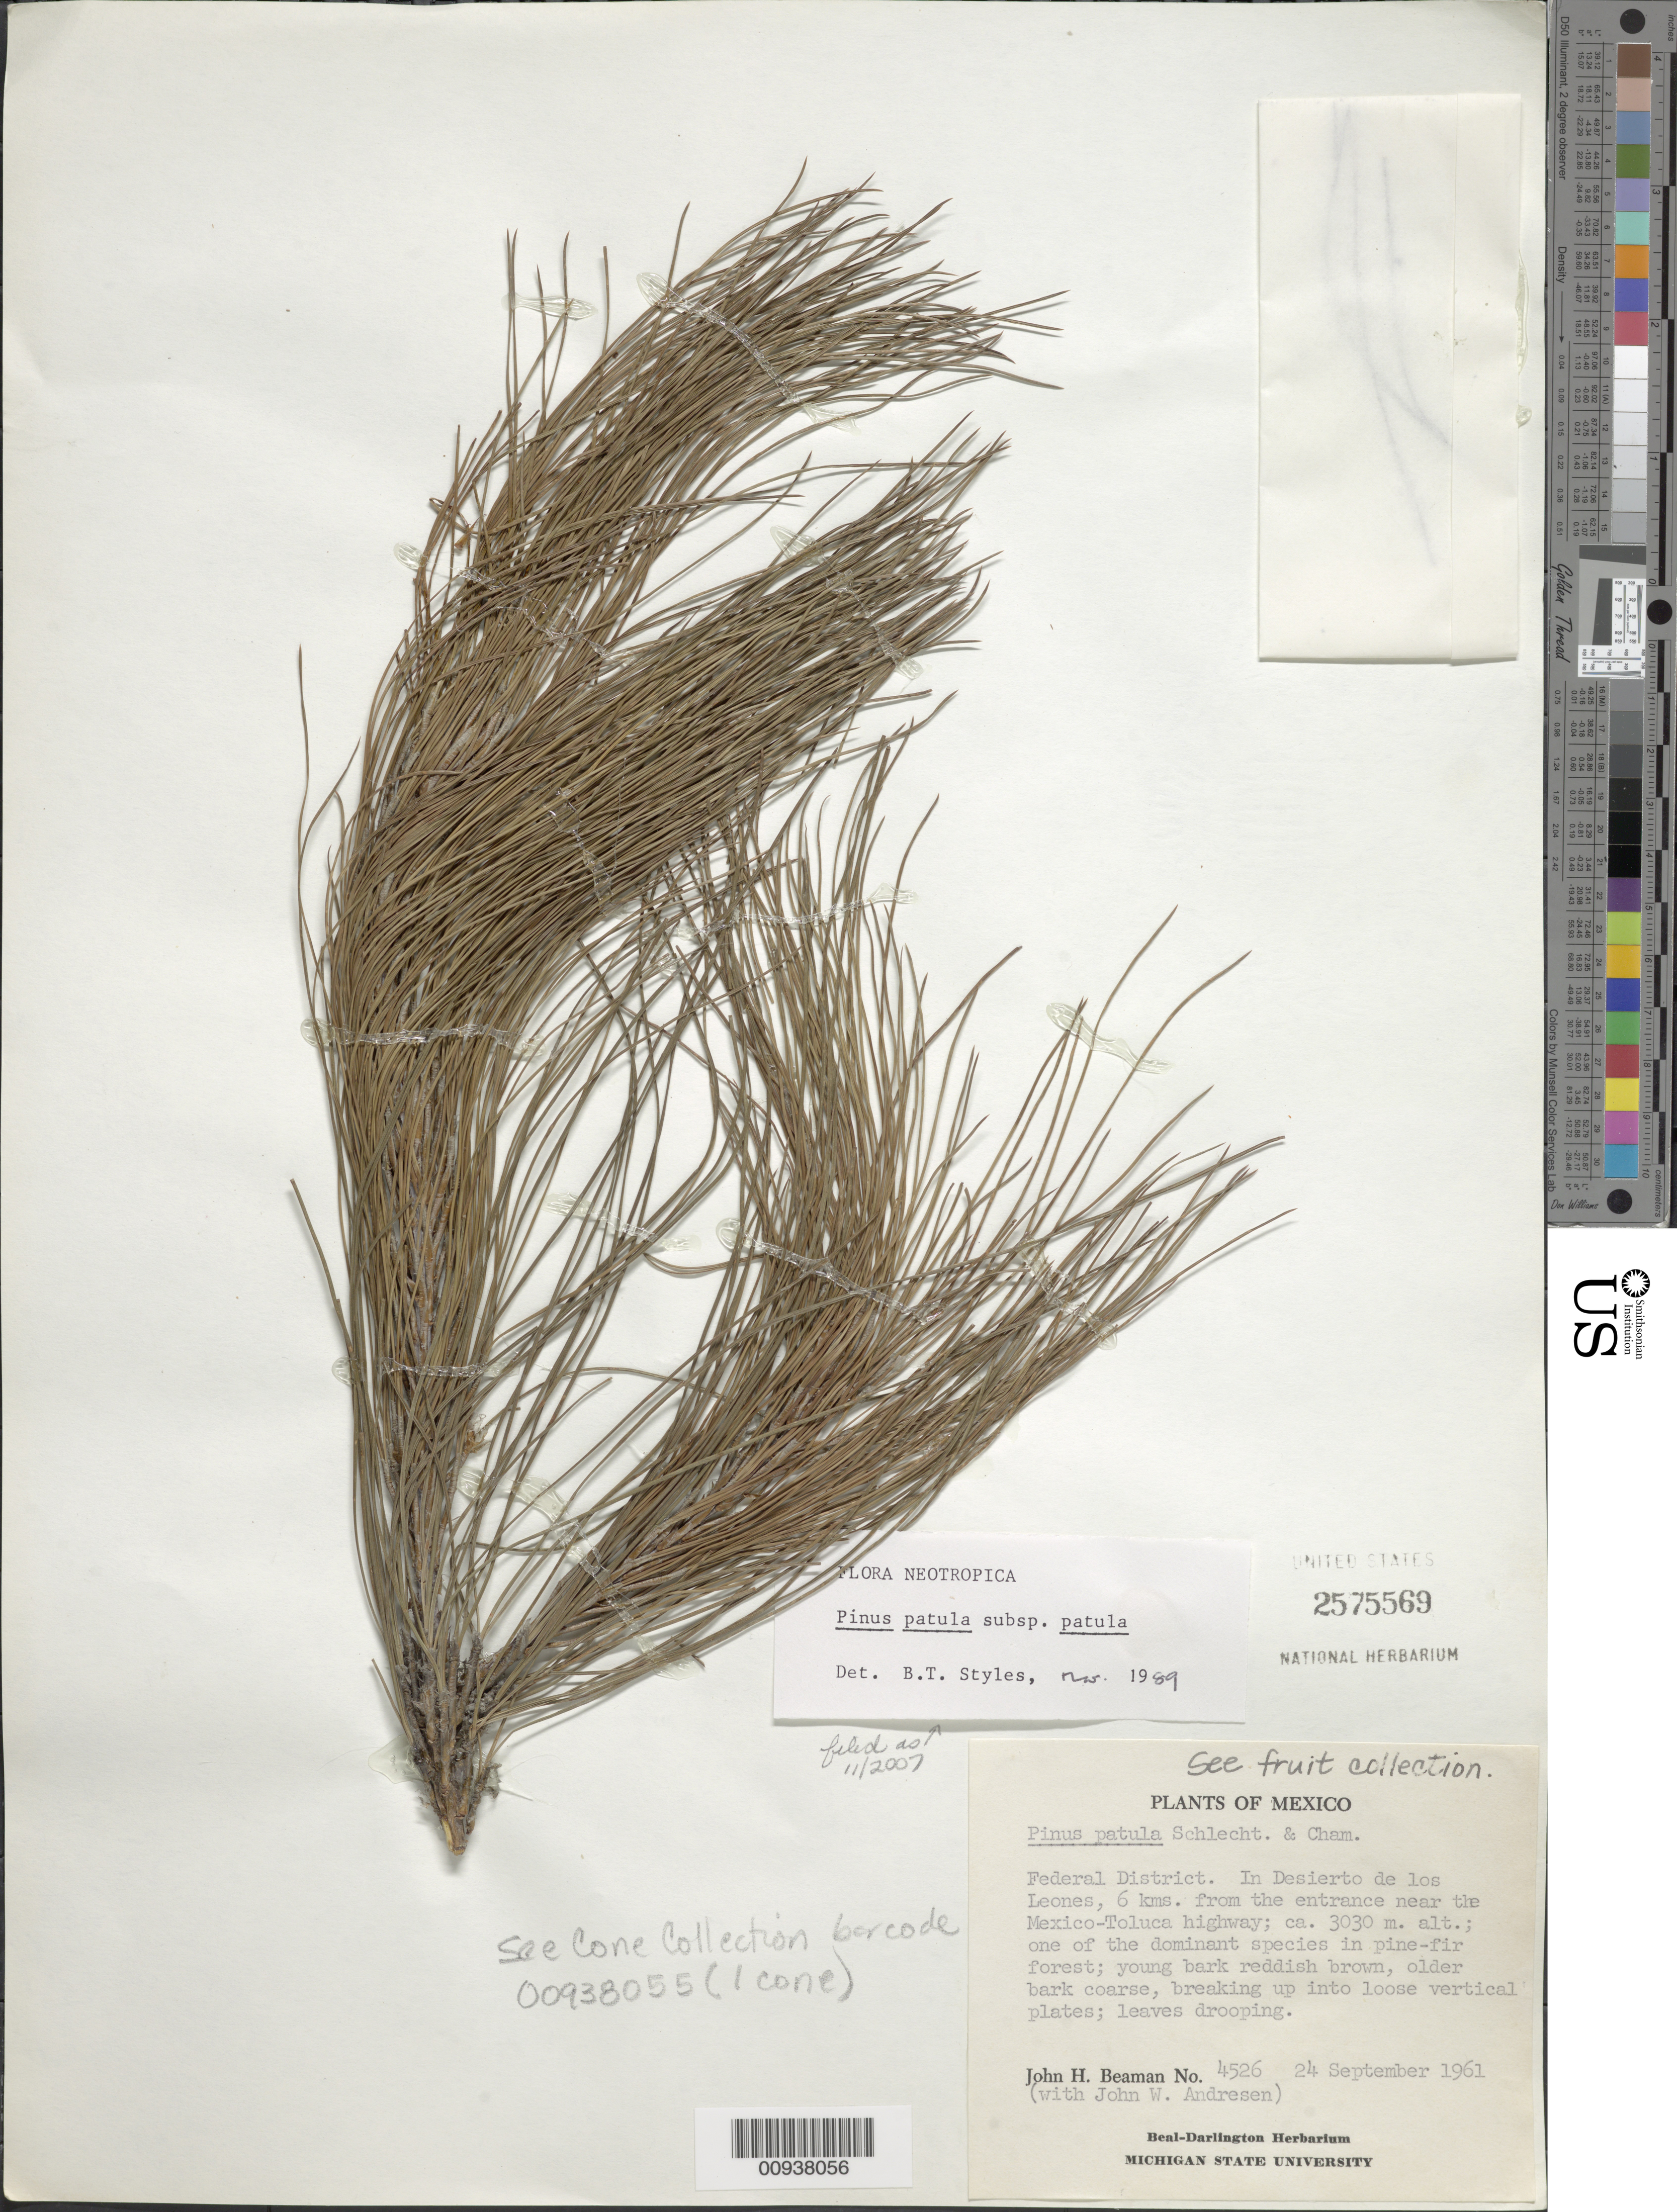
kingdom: Plantae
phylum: Tracheophyta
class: Pinopsida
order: Pinales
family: Pinaceae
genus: Pinus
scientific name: Pinus patula subsp. patula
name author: Schltdl. & Cham.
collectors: J. H. Beaman & J. Andrésen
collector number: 4526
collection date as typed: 24 Sep 1961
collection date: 1961-09-24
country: Mexico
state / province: Distrito Federal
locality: In Desierto de los Leones, 6 kms. From the entrance near the Mexico-Toluca highway.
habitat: In pine-fir forest. One of the dominant species.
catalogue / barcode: US 2575569